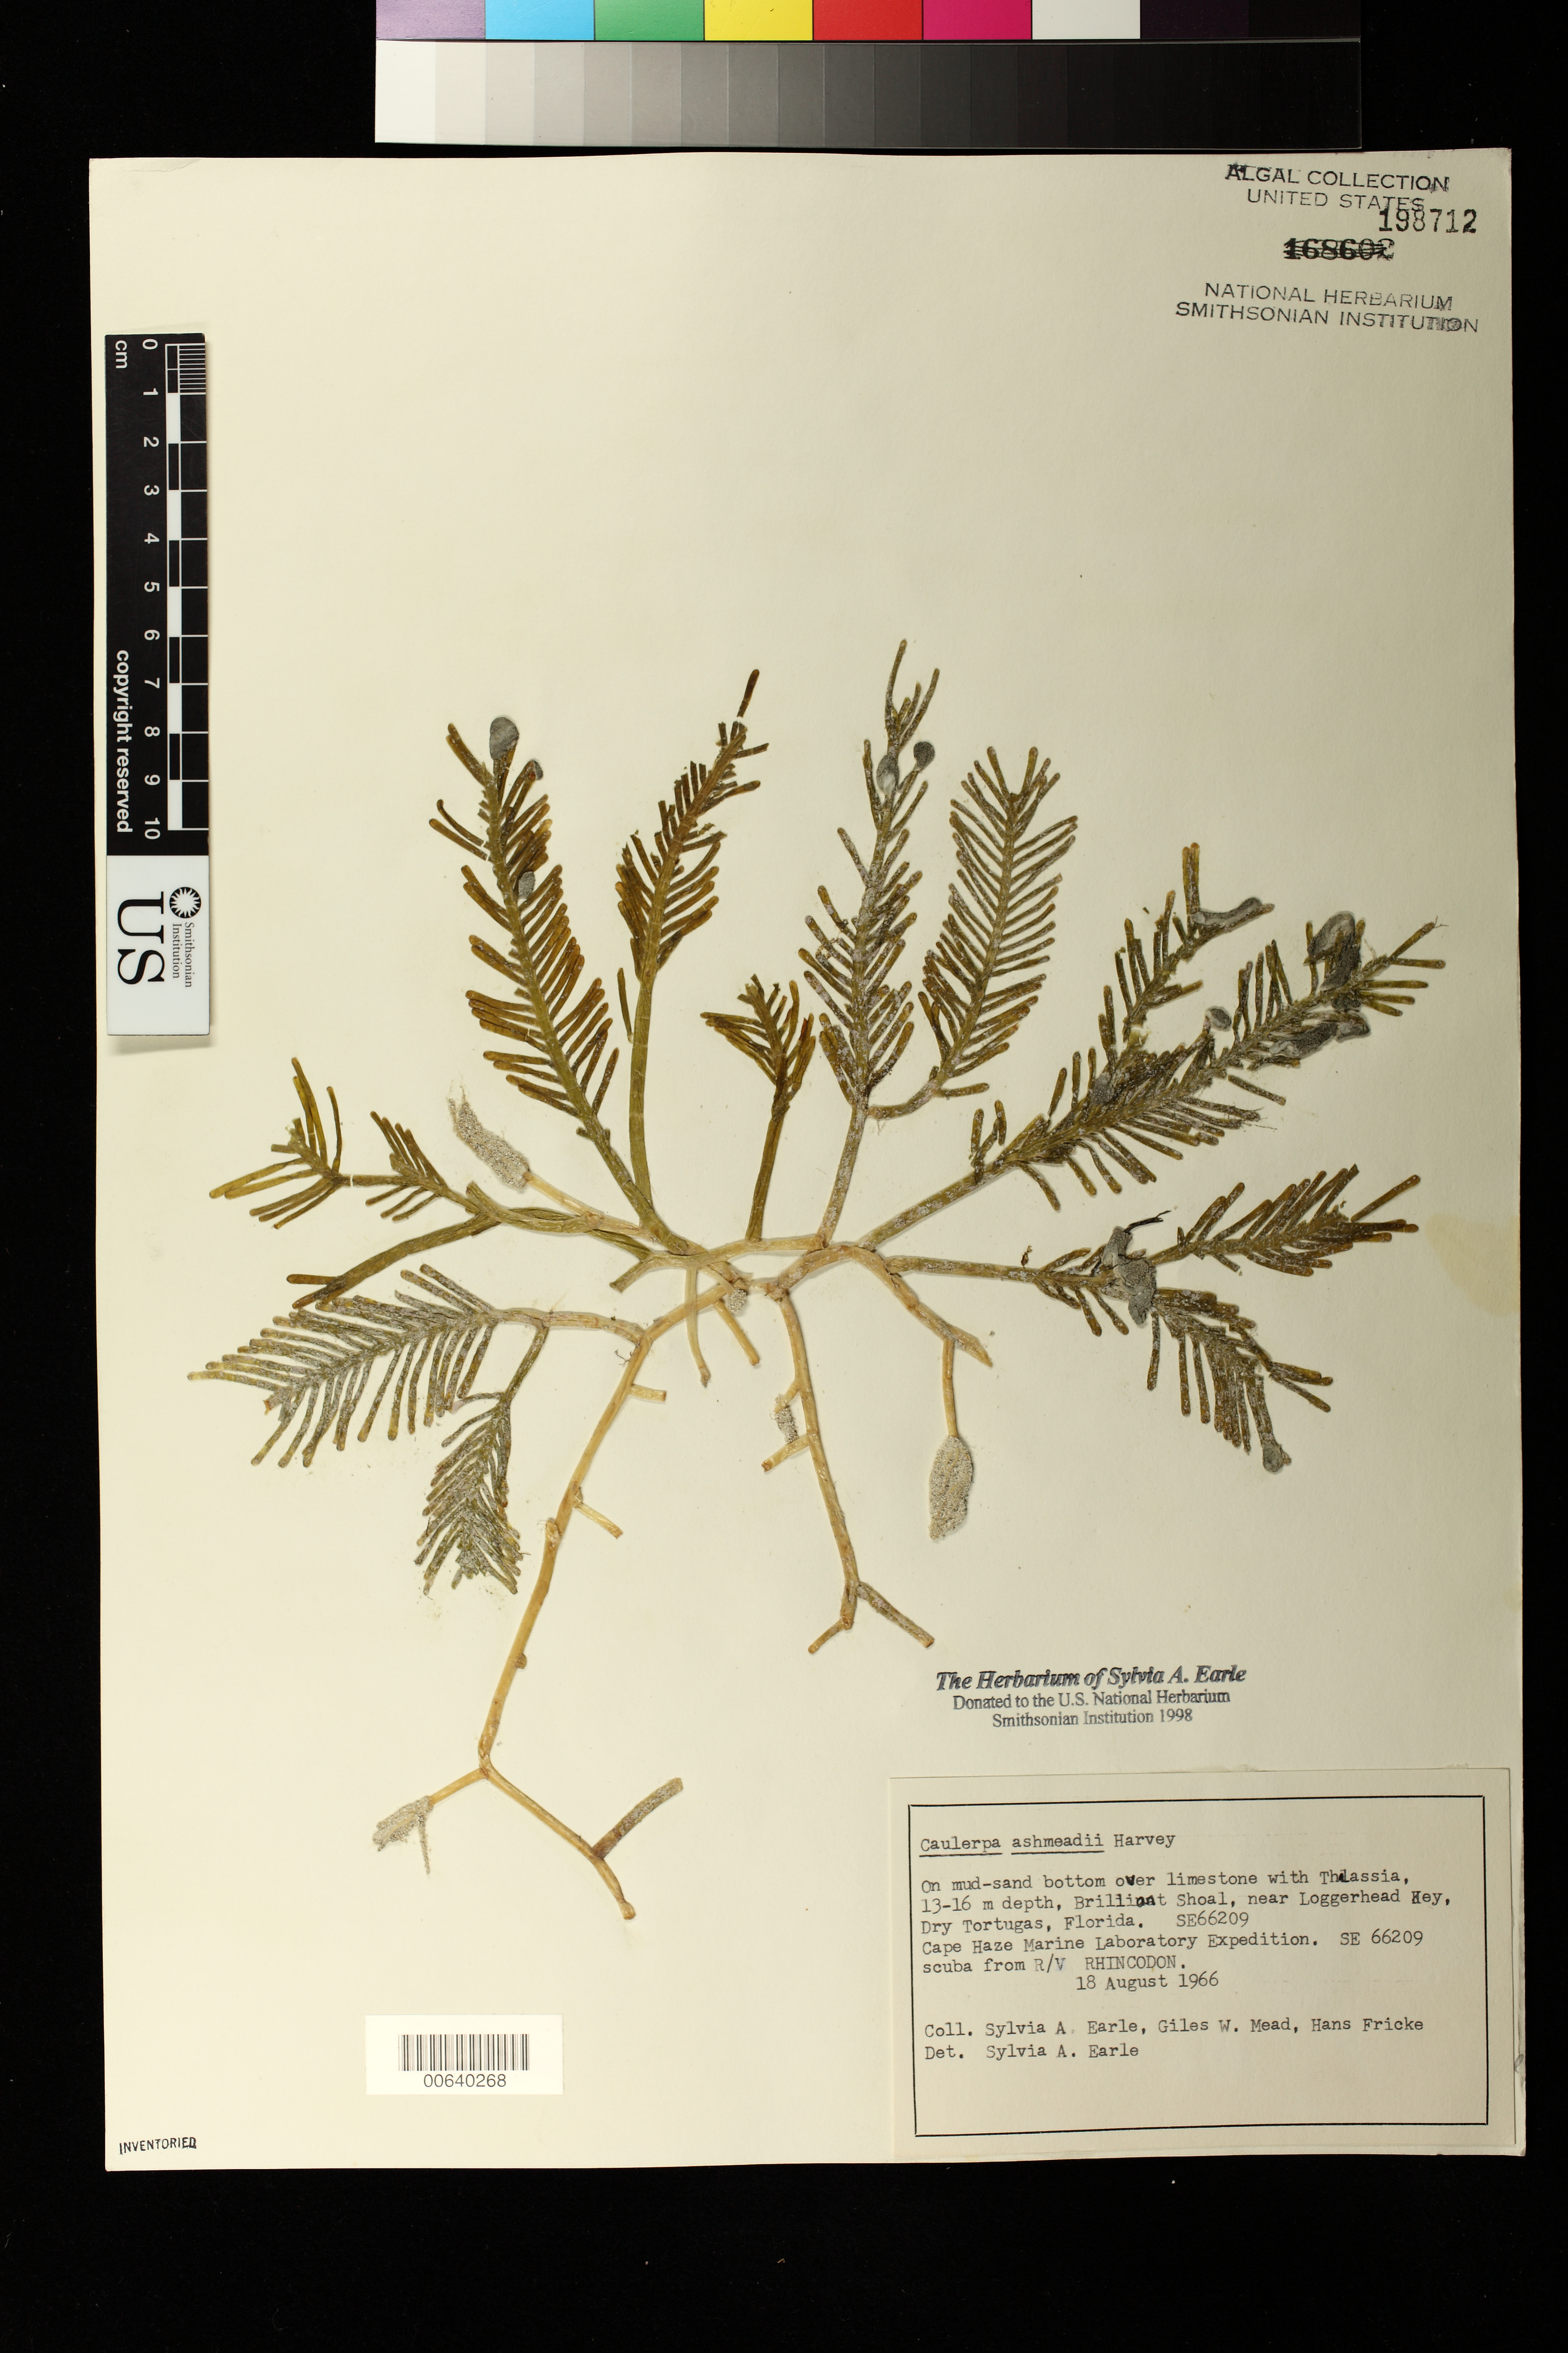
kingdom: Plantae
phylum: Chlorophyta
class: Ulvophyceae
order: Bryopsidales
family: Caulerpaceae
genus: Caulerpa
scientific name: Caulerpa ashmeadii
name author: Harv.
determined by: Earle, S. A.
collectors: S. A. Earle, G. W. Mead & H. Fricke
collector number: Se 66209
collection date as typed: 18 Aug 1966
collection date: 1966-08-18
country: United States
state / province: Florida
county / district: Monroe County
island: Dry Tortugas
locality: Brilliant Shoal, near Loggerhead Key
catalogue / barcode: US 198712